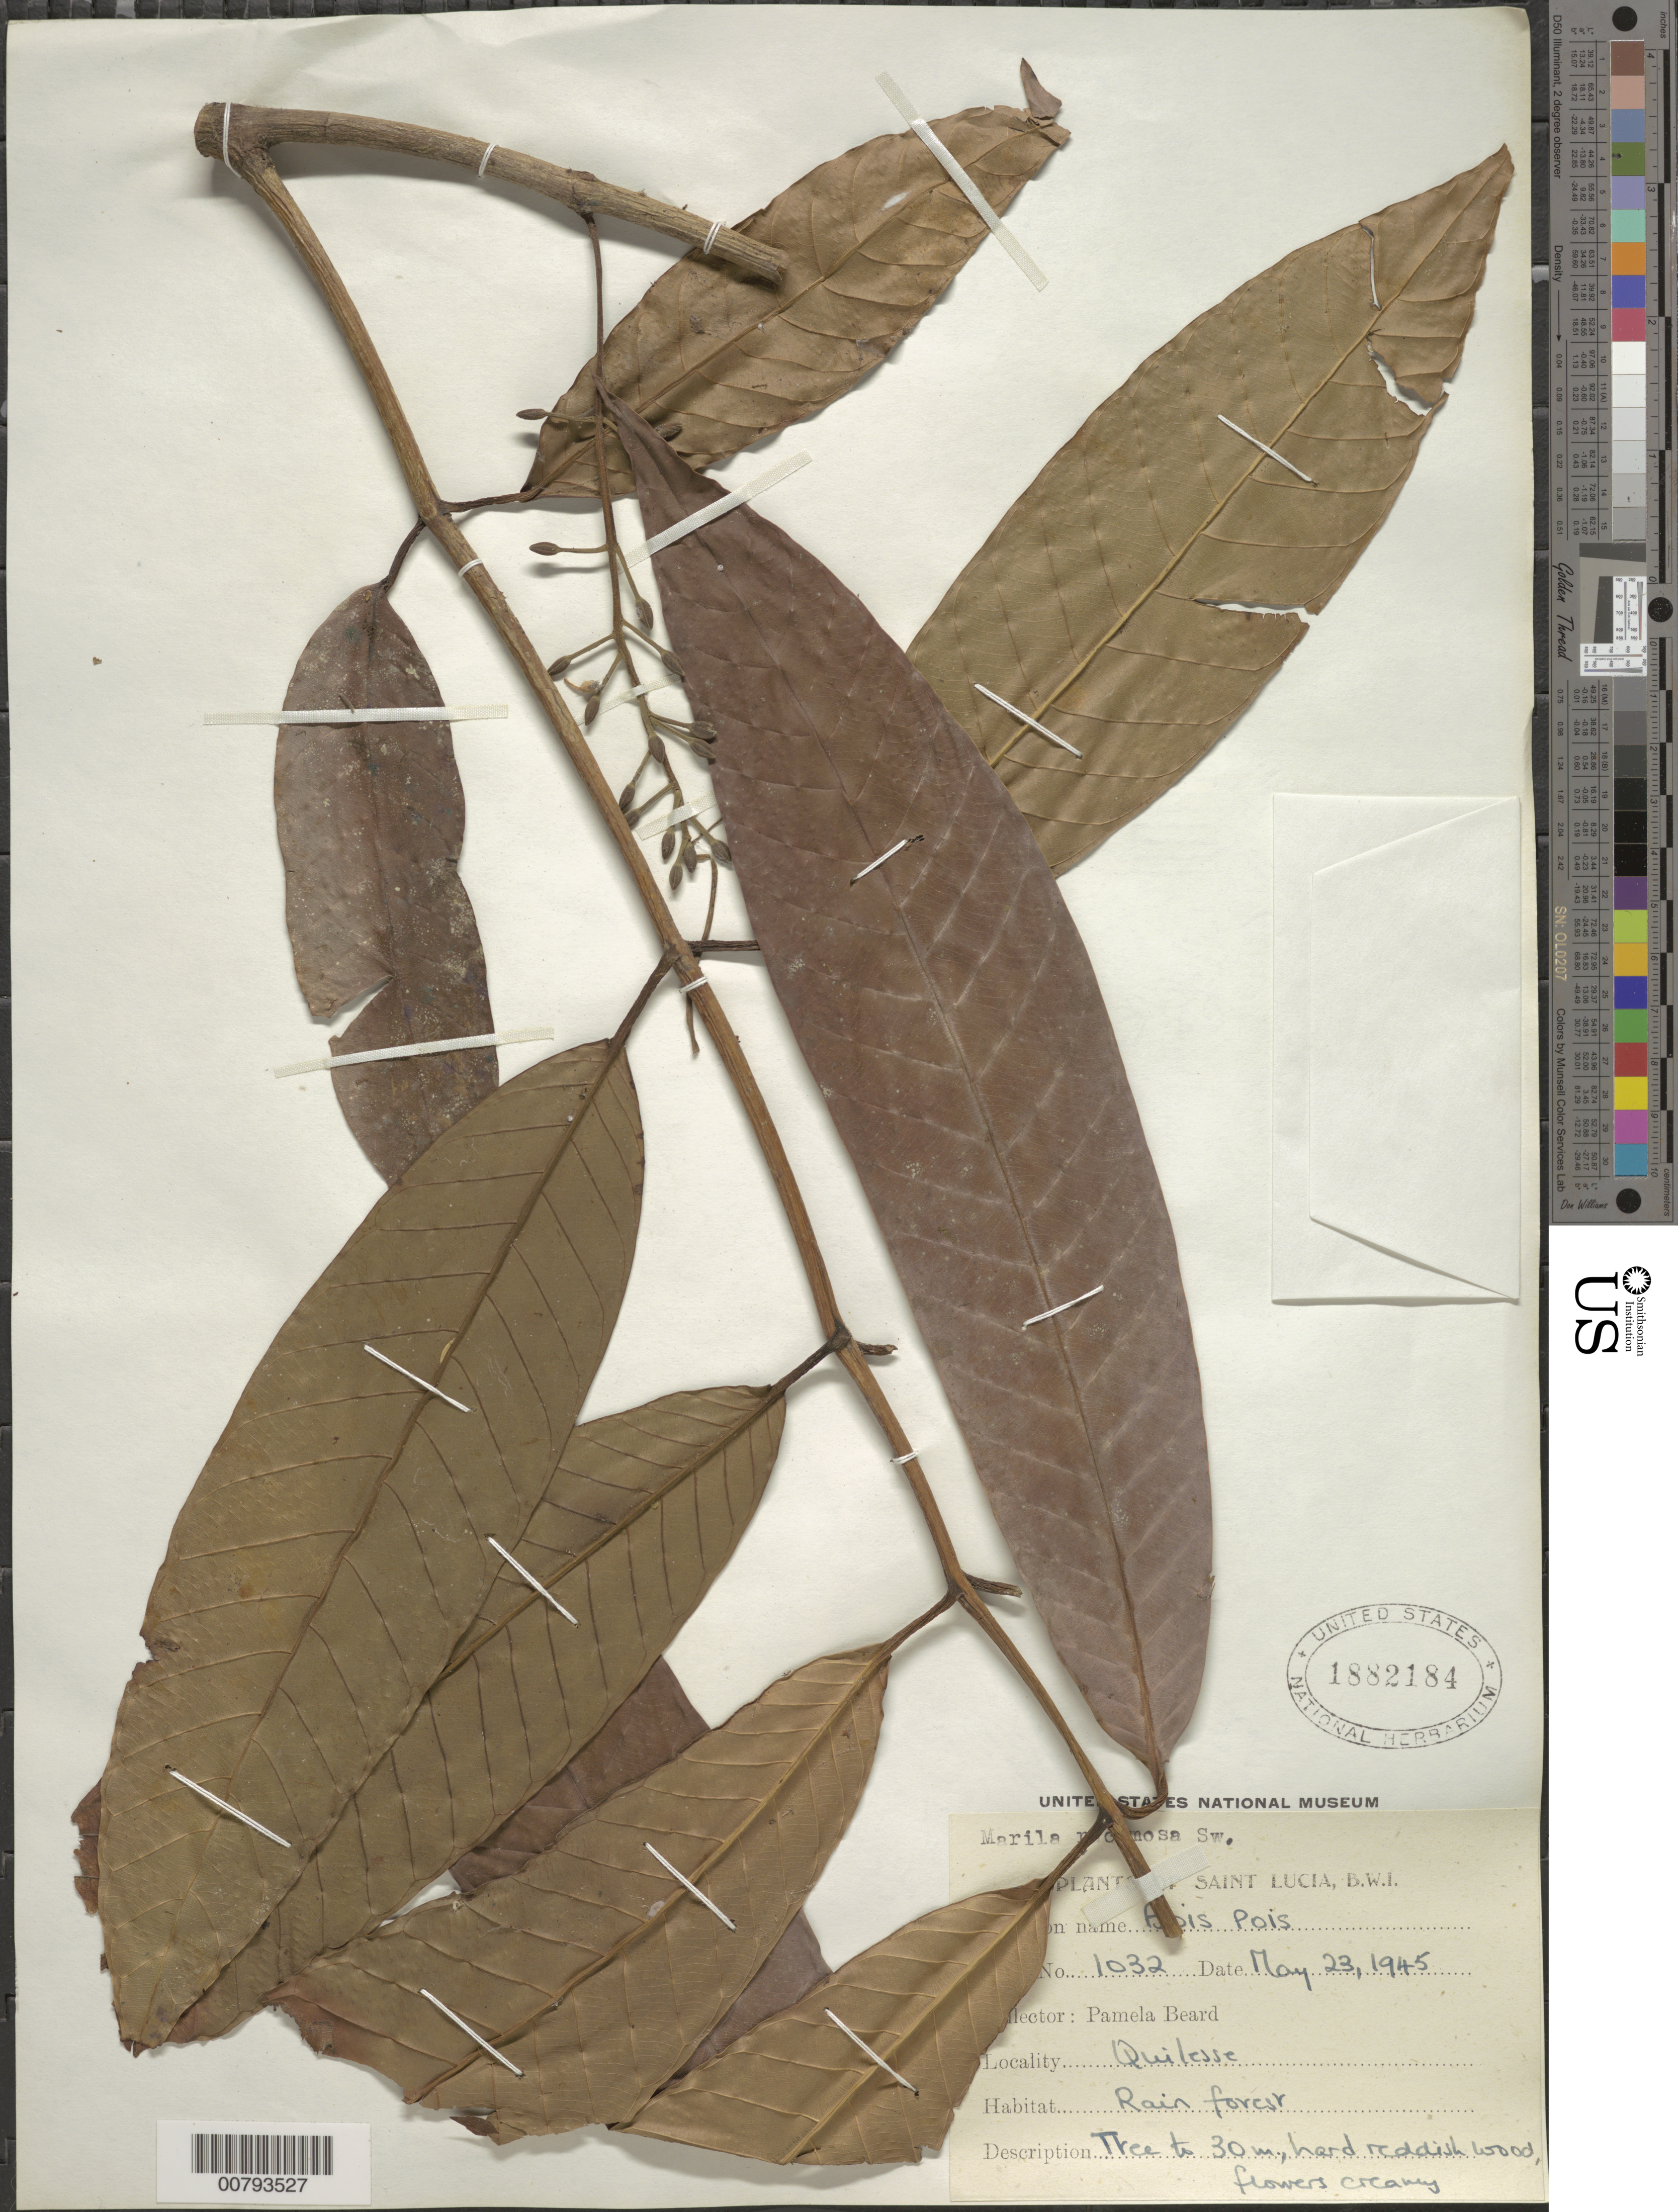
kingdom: Plantae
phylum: Tracheophyta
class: Magnoliopsida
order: Malpighiales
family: Calophyllaceae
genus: Marila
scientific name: Marila racemosa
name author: Sw.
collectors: P. Beard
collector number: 1032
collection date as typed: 23 May 1945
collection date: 1945-05-23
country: Martinique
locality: Quilesse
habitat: Rainforest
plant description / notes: Common name: Bois pois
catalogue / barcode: US 1882184